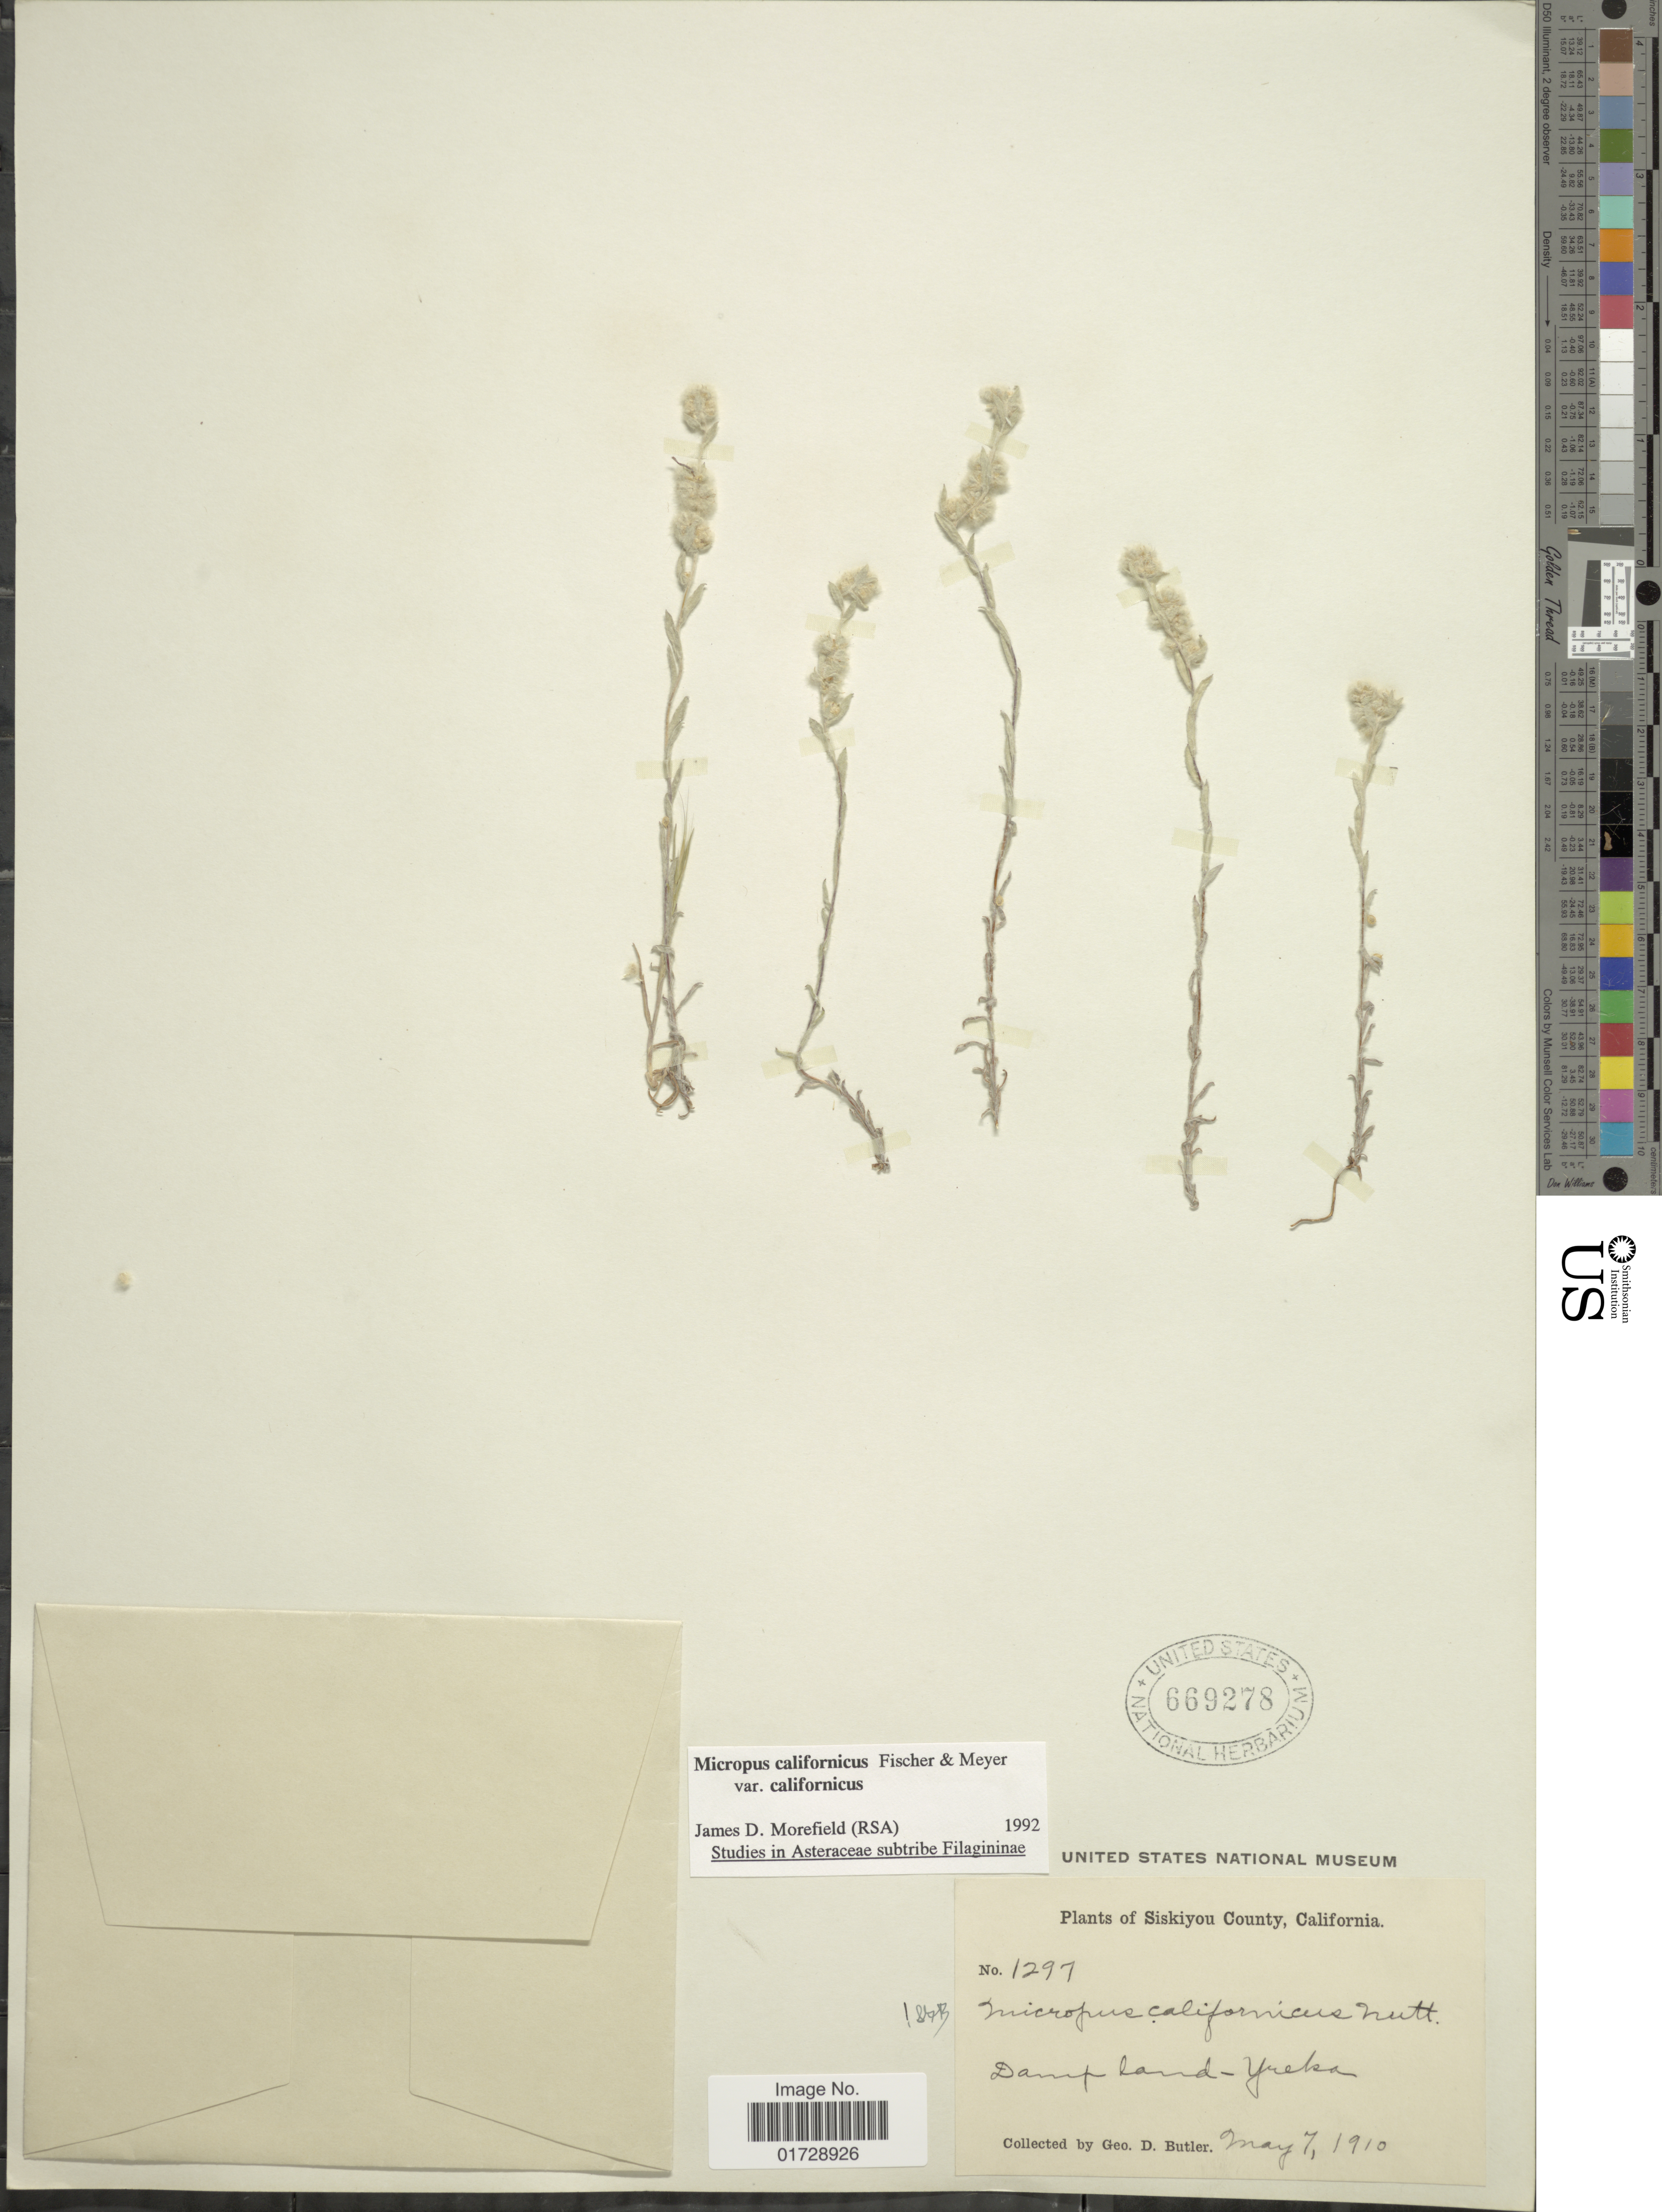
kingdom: Plantae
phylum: Tracheophyta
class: Magnoliopsida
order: Asterales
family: Asteraceae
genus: Micropus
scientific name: Micropus californicus var. californicus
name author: Fisch. & C.A. Mey.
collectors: G. D. Butler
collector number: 1297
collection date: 1910-05-07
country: United States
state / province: California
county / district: Siskiyou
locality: Siskiyou County, Damp land - Yreka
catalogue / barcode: US 669278